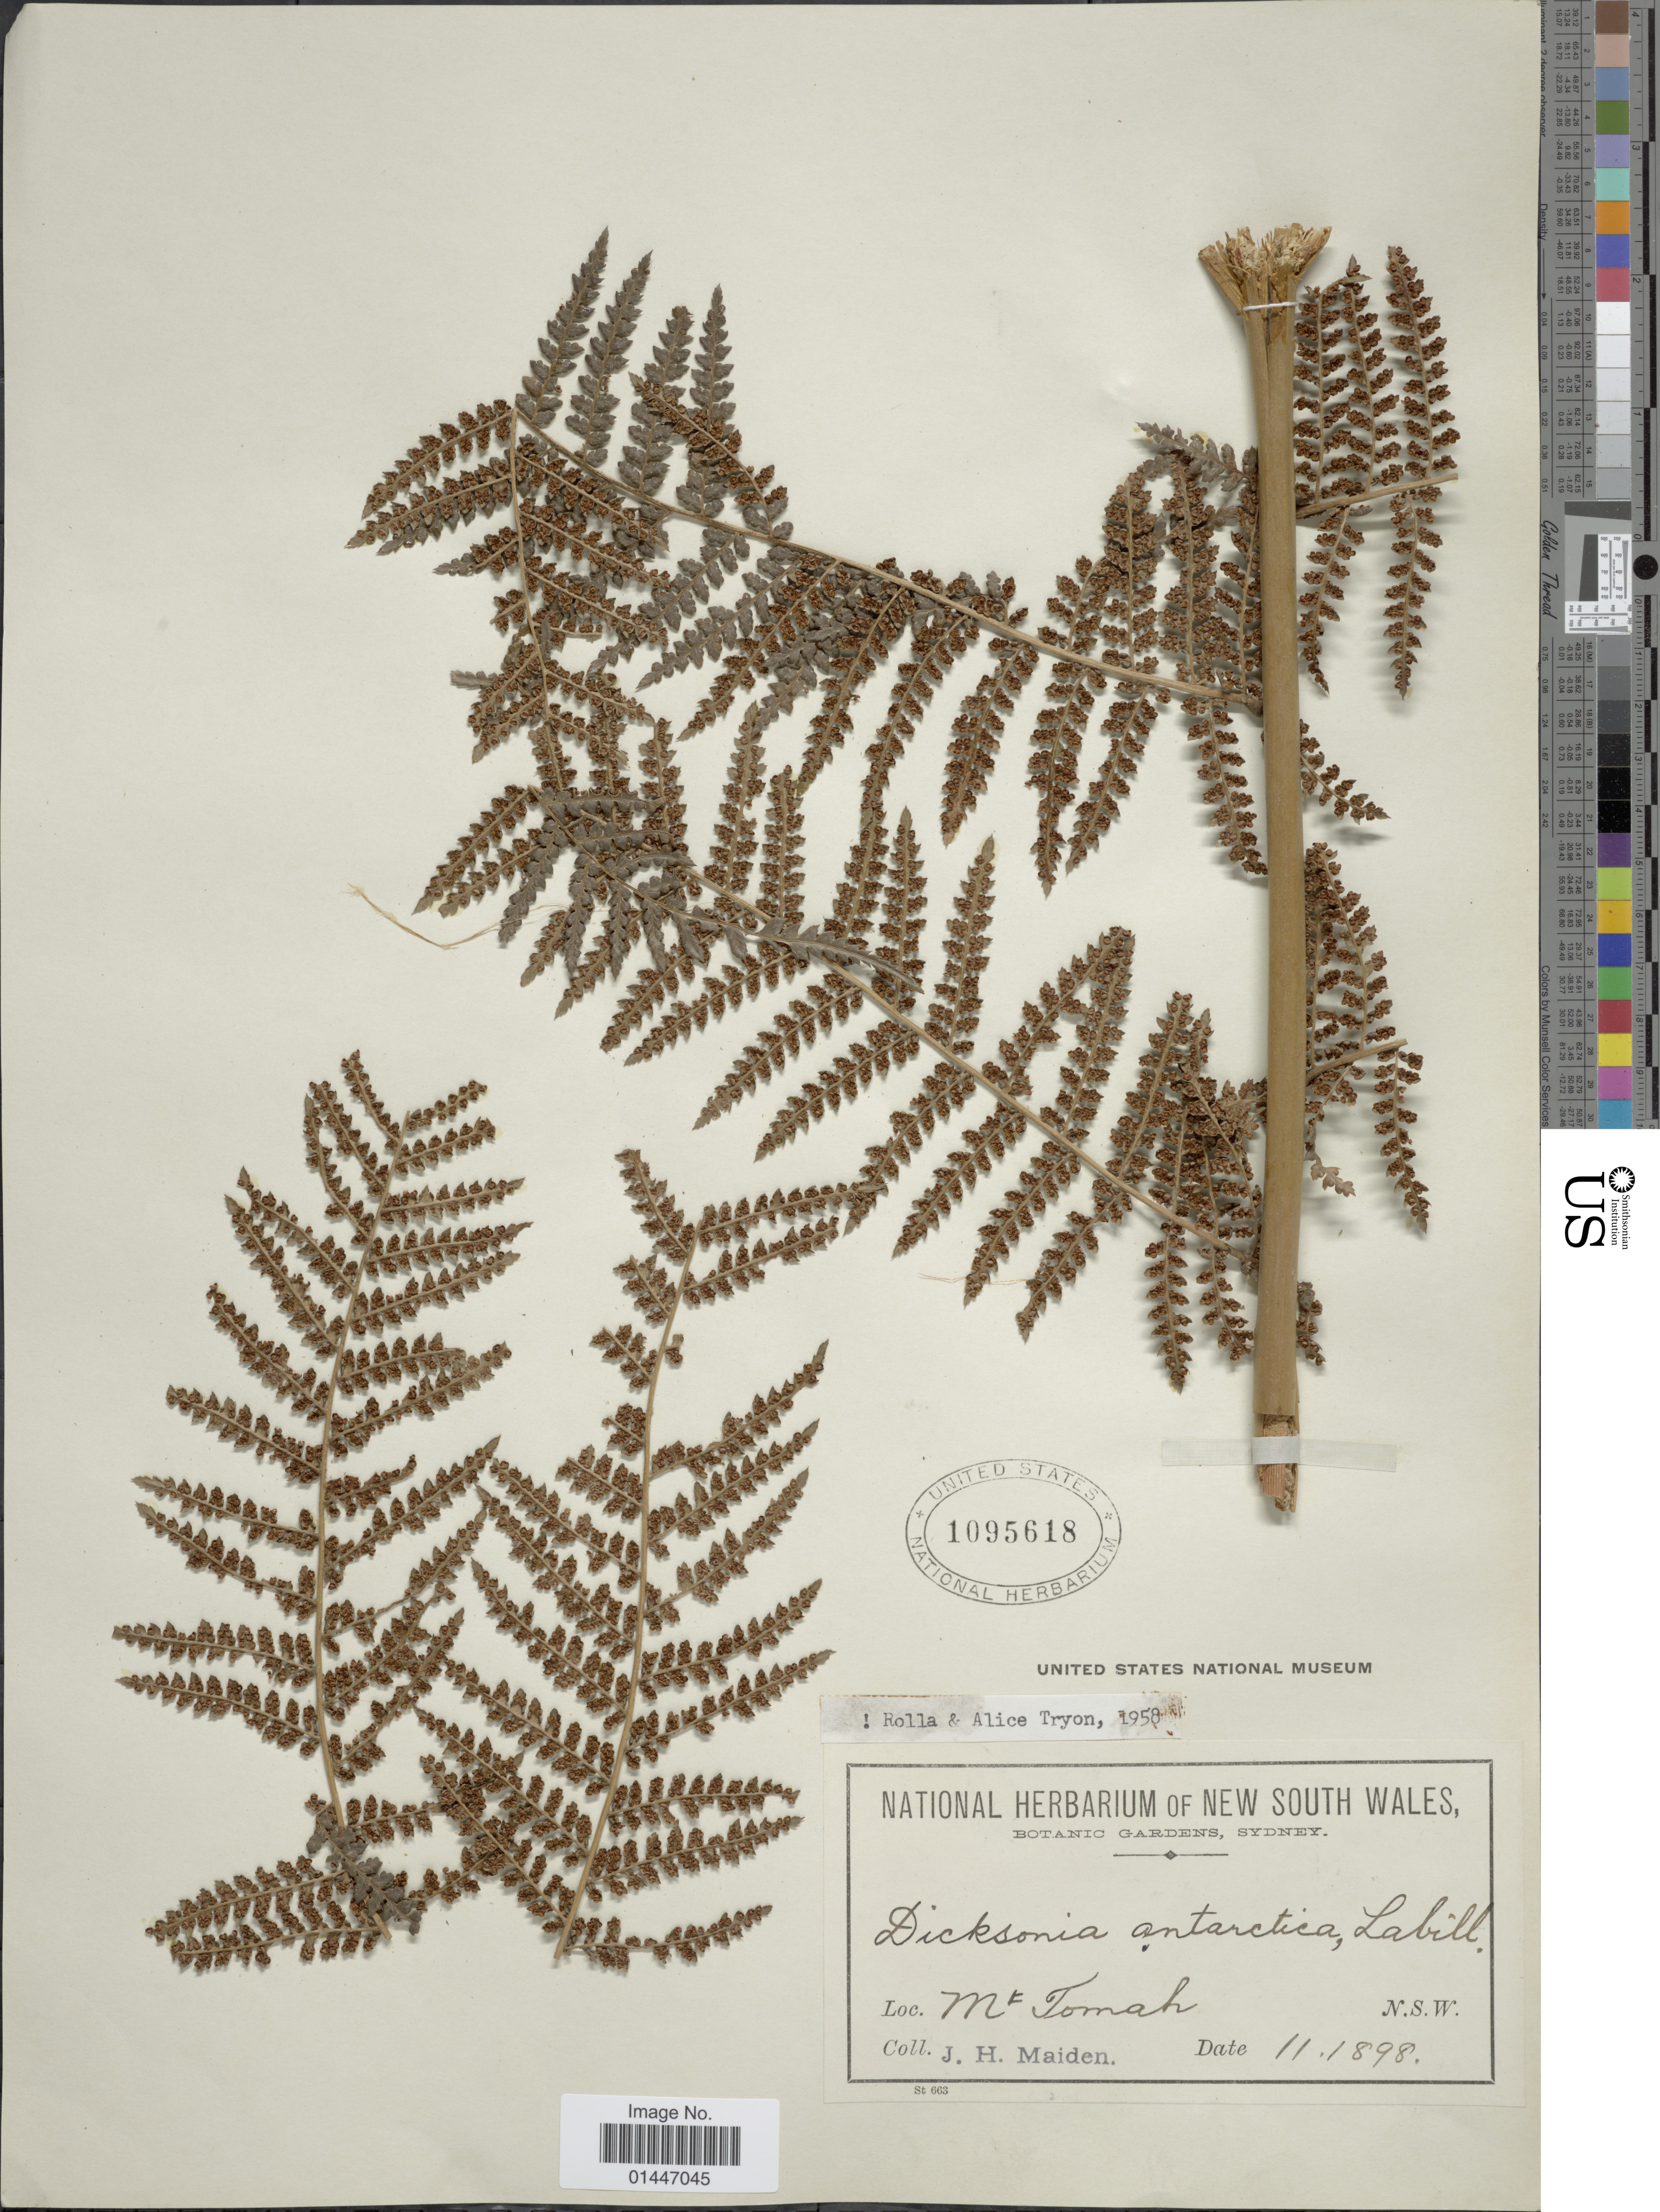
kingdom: Plantae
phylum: Tracheophyta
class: Polypodiopsida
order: Cyatheales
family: Dicksoniaceae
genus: Dicksonia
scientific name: Dicksonia antarctica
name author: Labill.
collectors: J. Maiden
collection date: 1898-11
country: Australia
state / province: New South Wales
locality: Mt. Tomah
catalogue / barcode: US 1095618